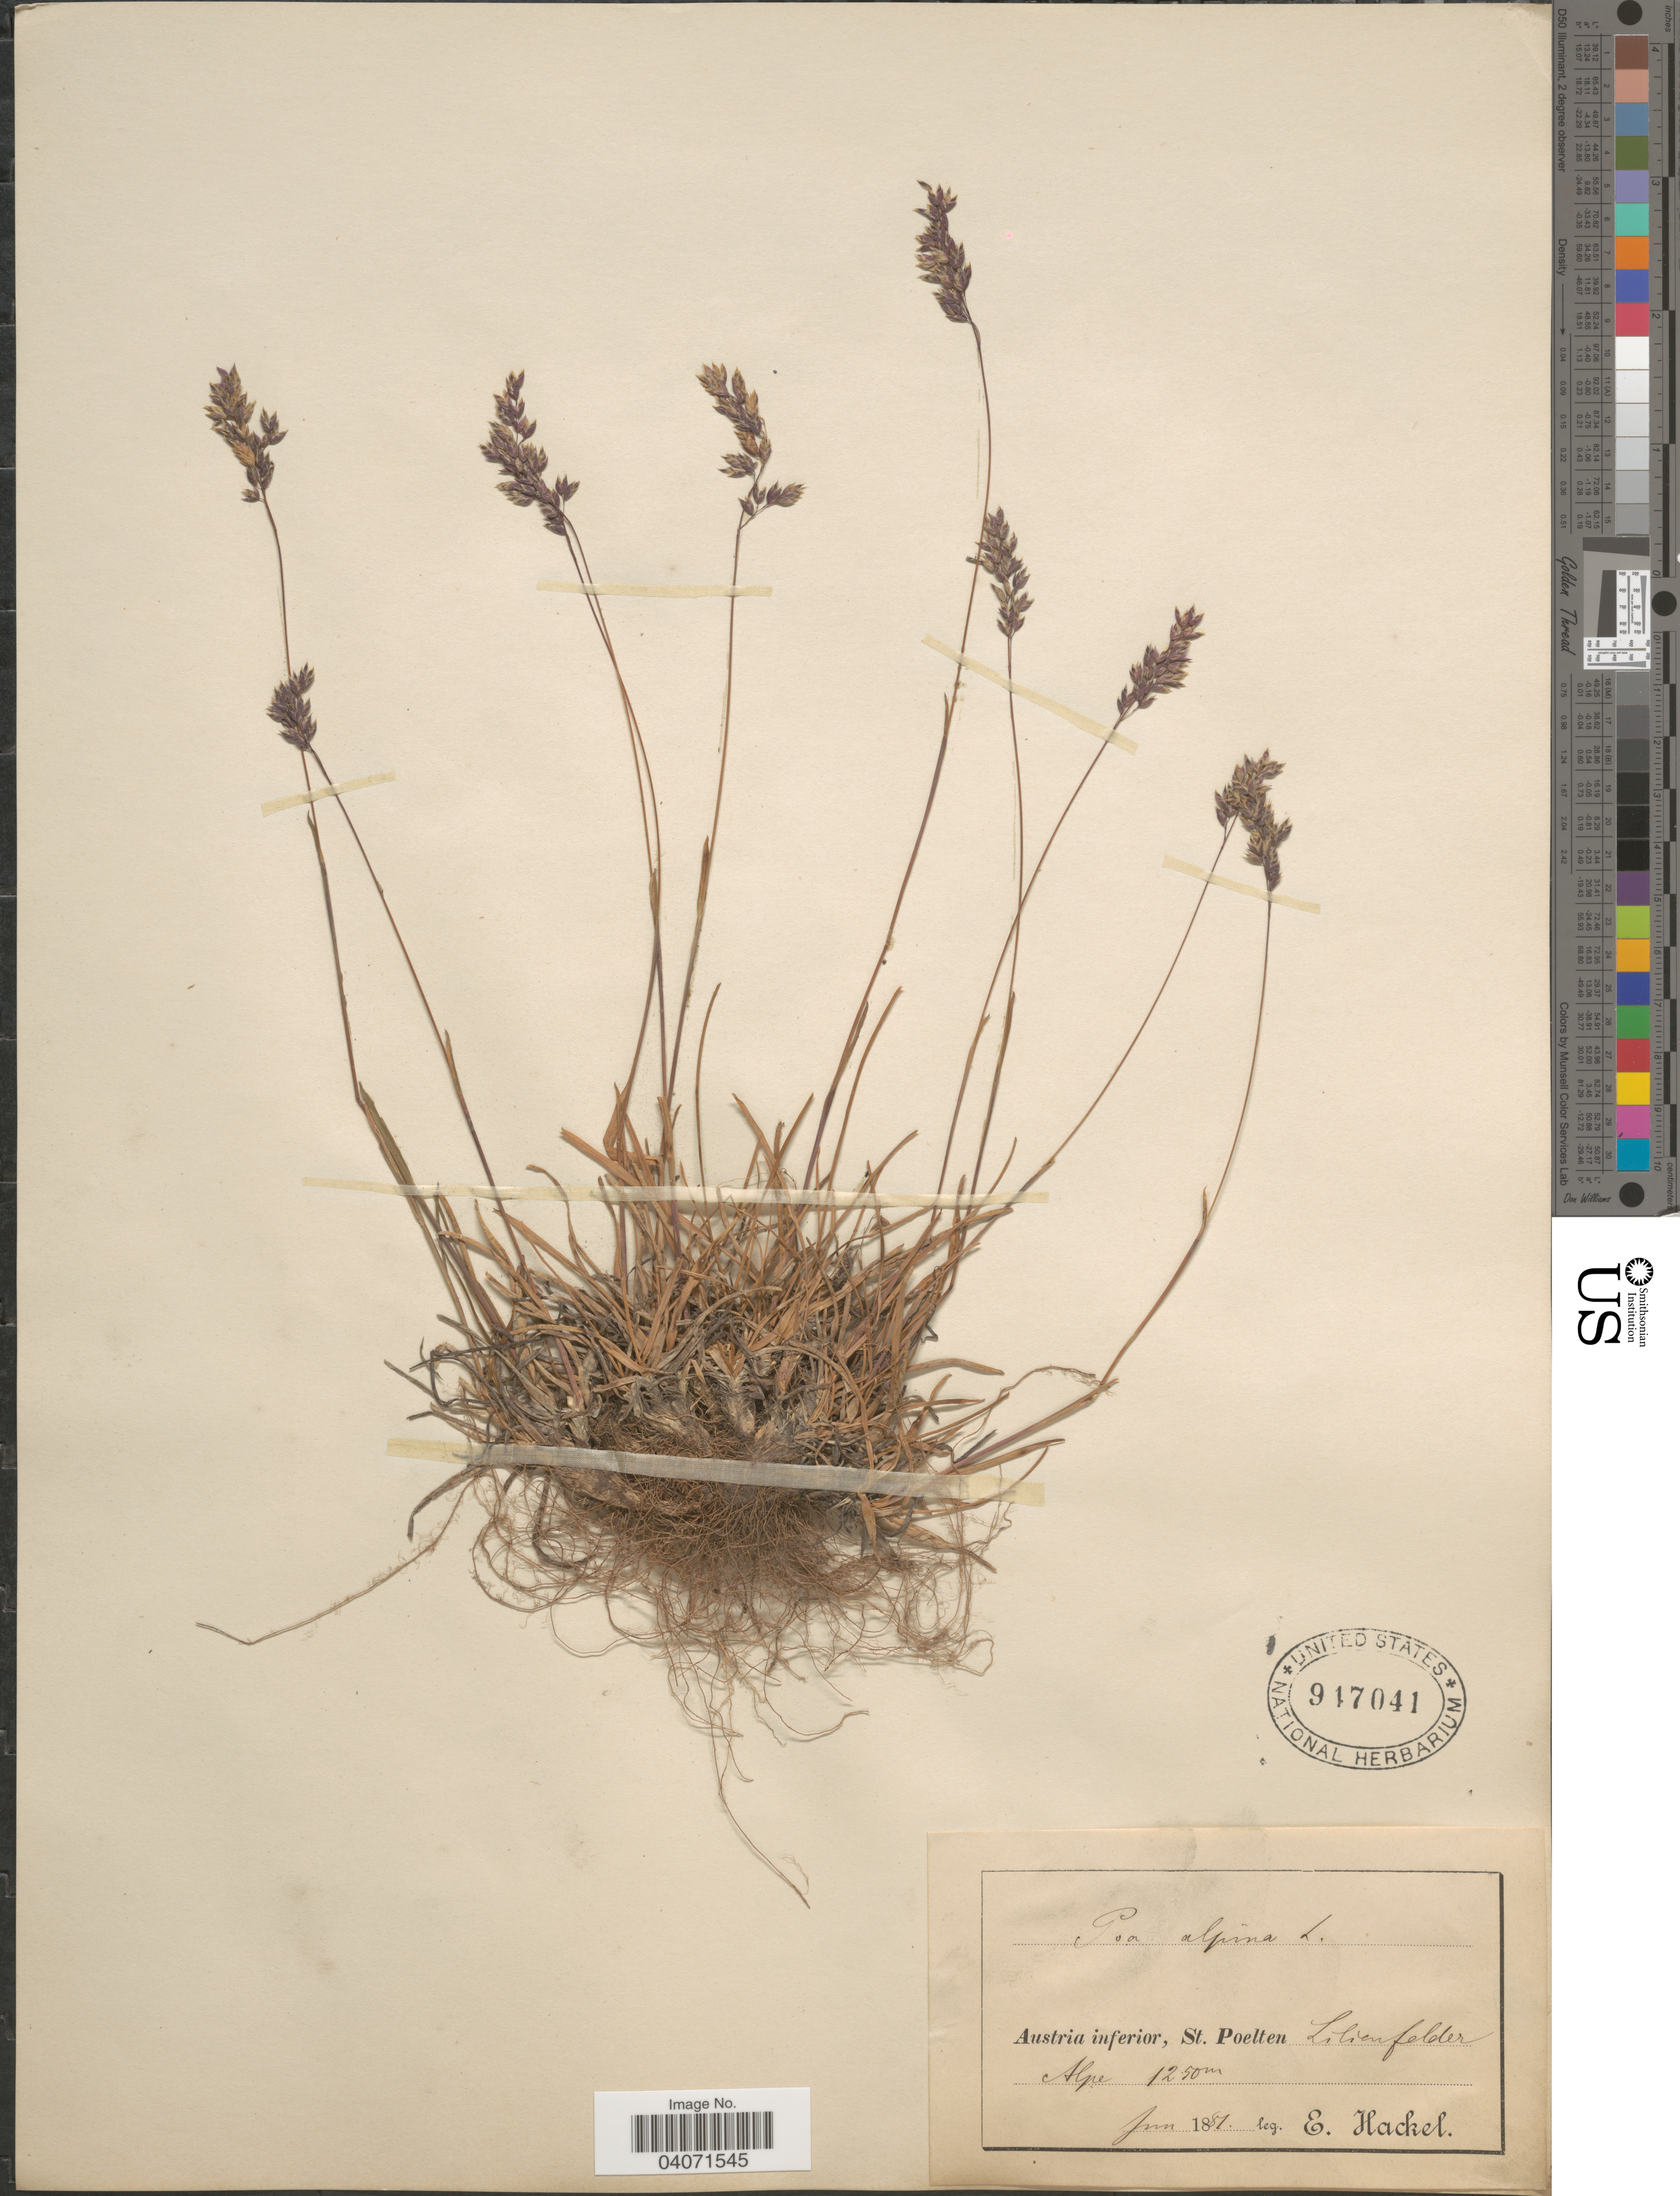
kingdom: Plantae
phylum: Tracheophyta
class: Liliopsida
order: Poales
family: Poaceae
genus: Poa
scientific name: Poa alpina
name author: L.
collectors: E. Hackel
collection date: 1881-06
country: Austria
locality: Austria inferior, St. Poelten. Lilienfelder Alpe.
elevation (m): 1250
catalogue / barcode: US 947041